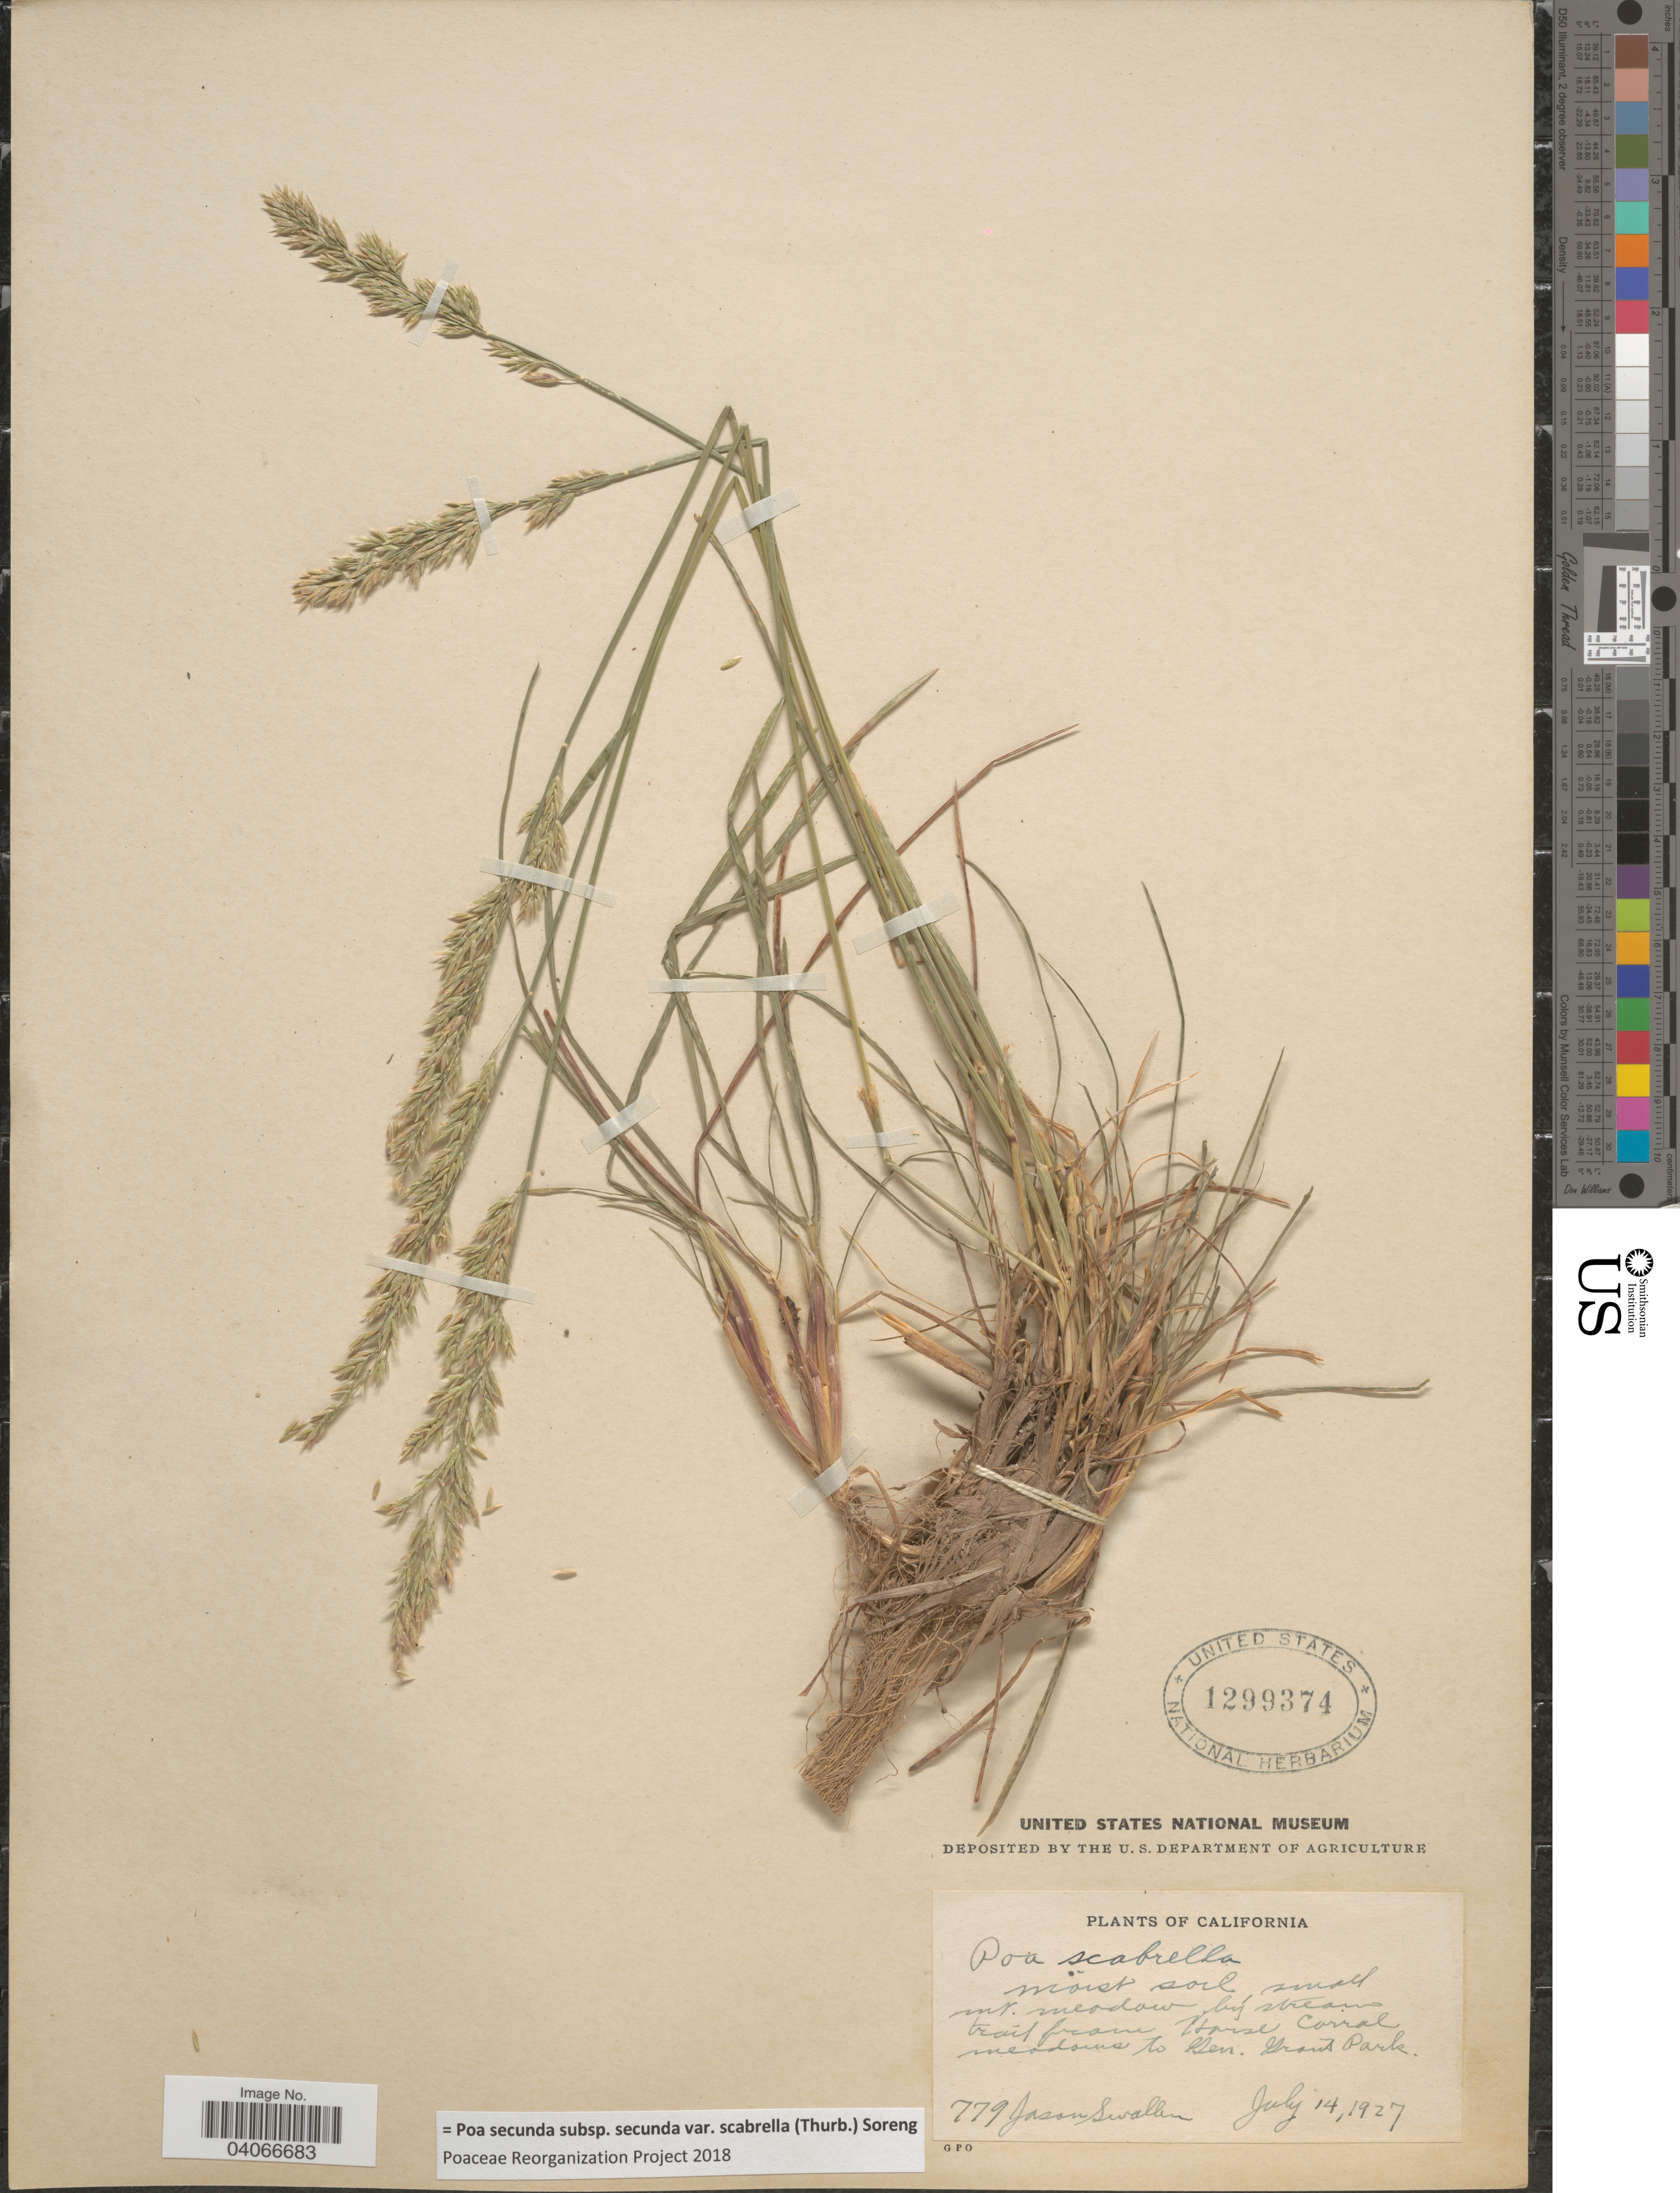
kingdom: Plantae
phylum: Tracheophyta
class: Liliopsida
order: Poales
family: Poaceae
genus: Poa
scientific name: Poa secunda subsp. secunda var. scabrella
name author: (Thurb.) Soreng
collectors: J. R. Swallen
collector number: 779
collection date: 1927-07-14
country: United States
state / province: California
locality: Moist soil, small mt. meadow by stream trail from Horse Corral meadow to Gen. Grand Park.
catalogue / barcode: US 1299374